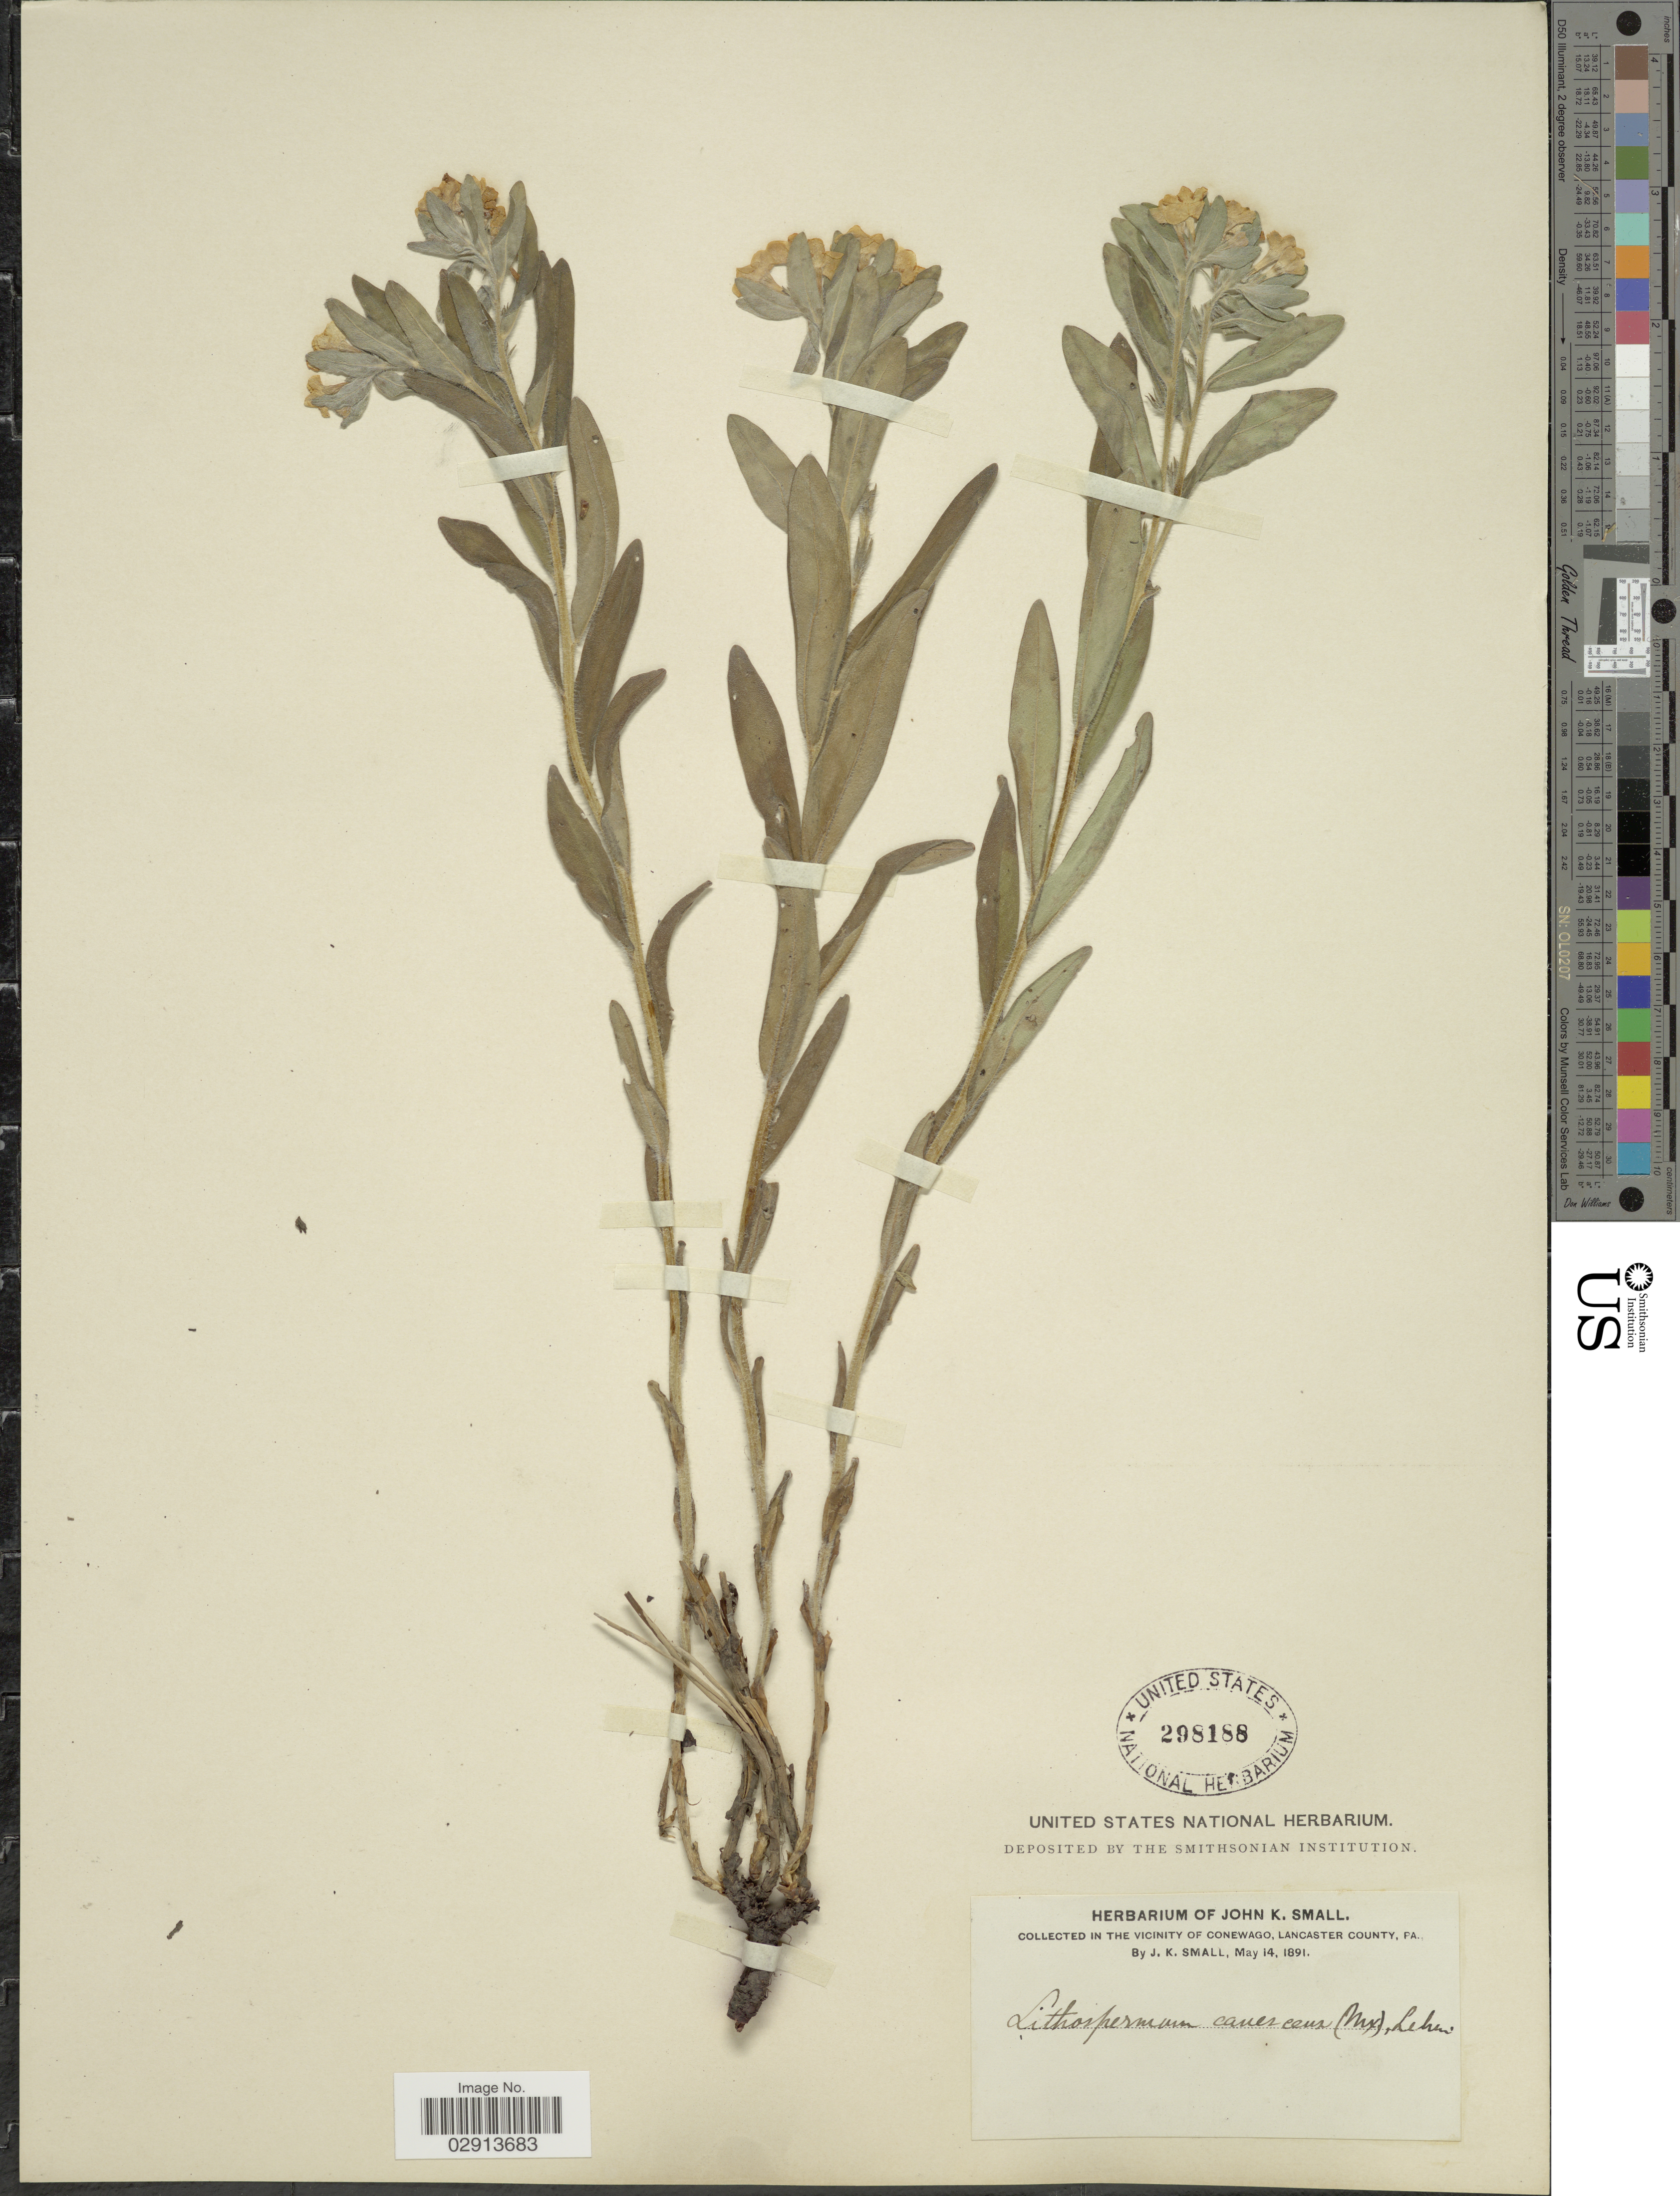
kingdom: Plantae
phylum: Tracheophyta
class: Magnoliopsida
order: Boraginales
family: Boraginaceae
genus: Lithospermum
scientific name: Lithospermum canescens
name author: (Michx.) Lehm.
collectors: J. K. Small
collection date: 1891-05-14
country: United States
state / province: Pennsylvania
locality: The Vicinity of Conewago, Lancaster County, PA.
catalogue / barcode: US 298188